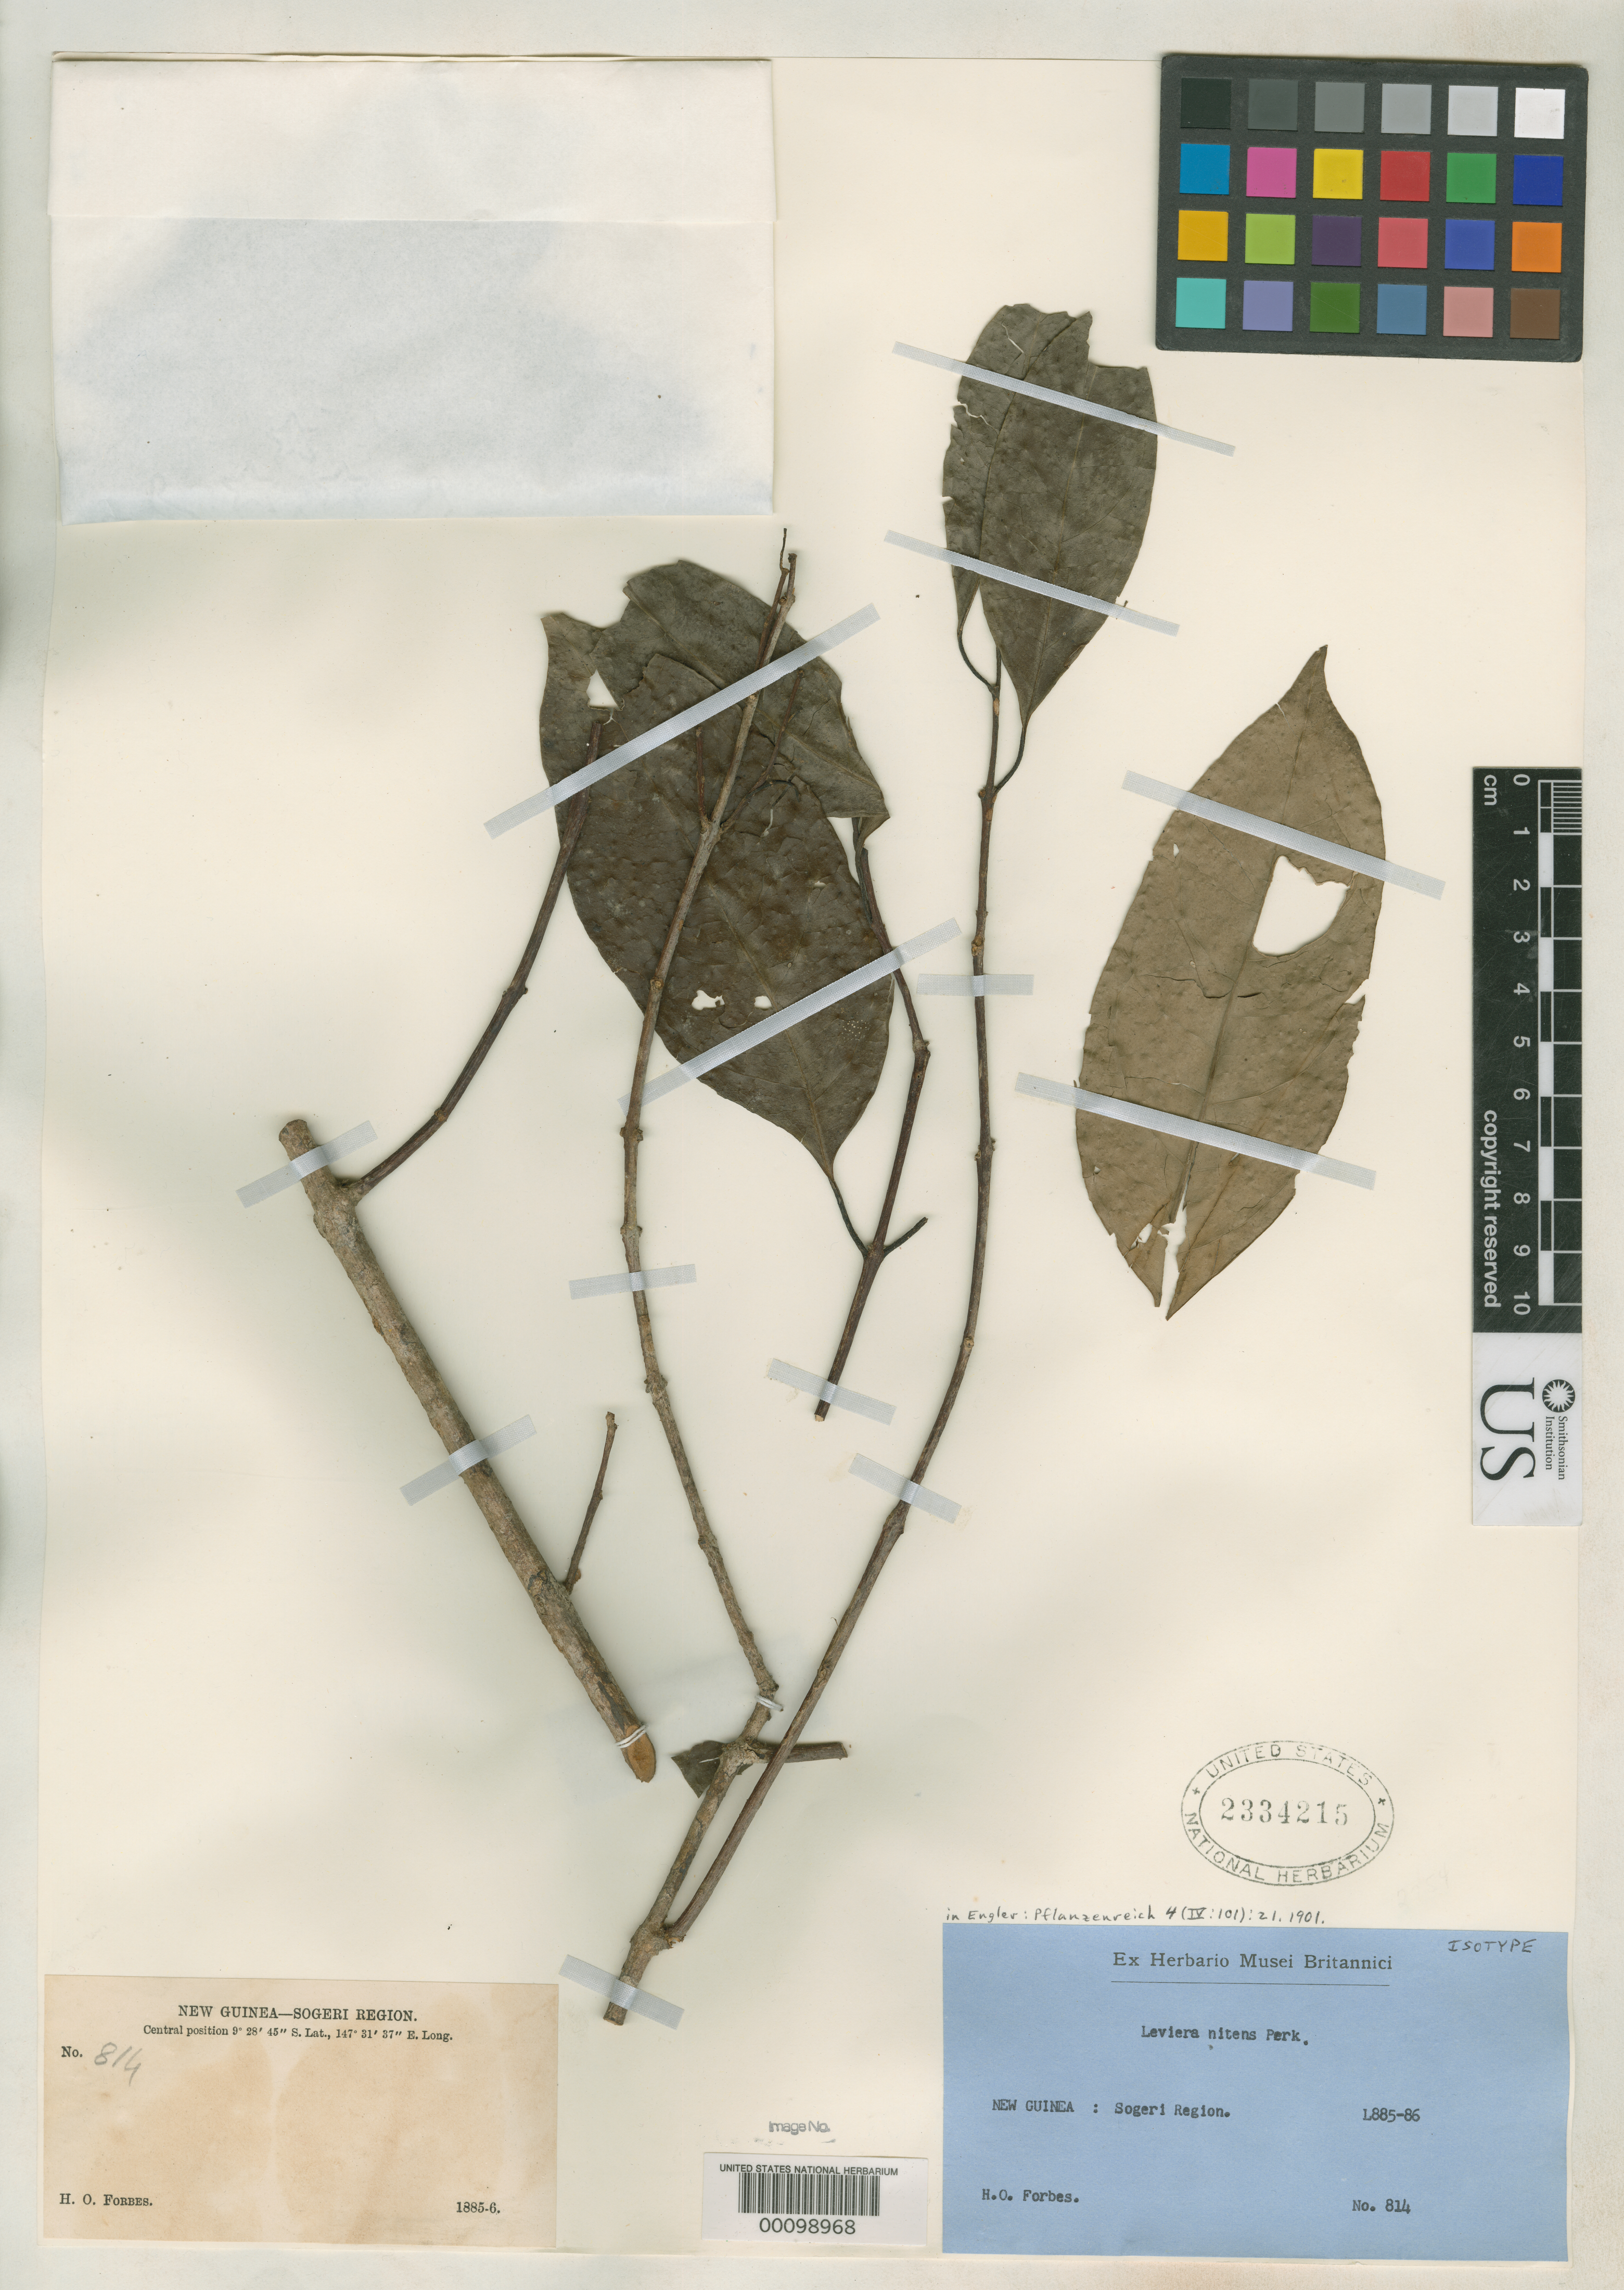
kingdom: Plantae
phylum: Tracheophyta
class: Magnoliopsida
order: Laurales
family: Monimiaceae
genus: Levieria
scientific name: Levieria nitens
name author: Perkins in Engl.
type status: Isotype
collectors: H. O. Forbes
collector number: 814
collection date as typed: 1885 to -- --- 1886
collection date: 1885/1886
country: Papua New Guinea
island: New Guinea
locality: Sogeri Region.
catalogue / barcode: US 2334215